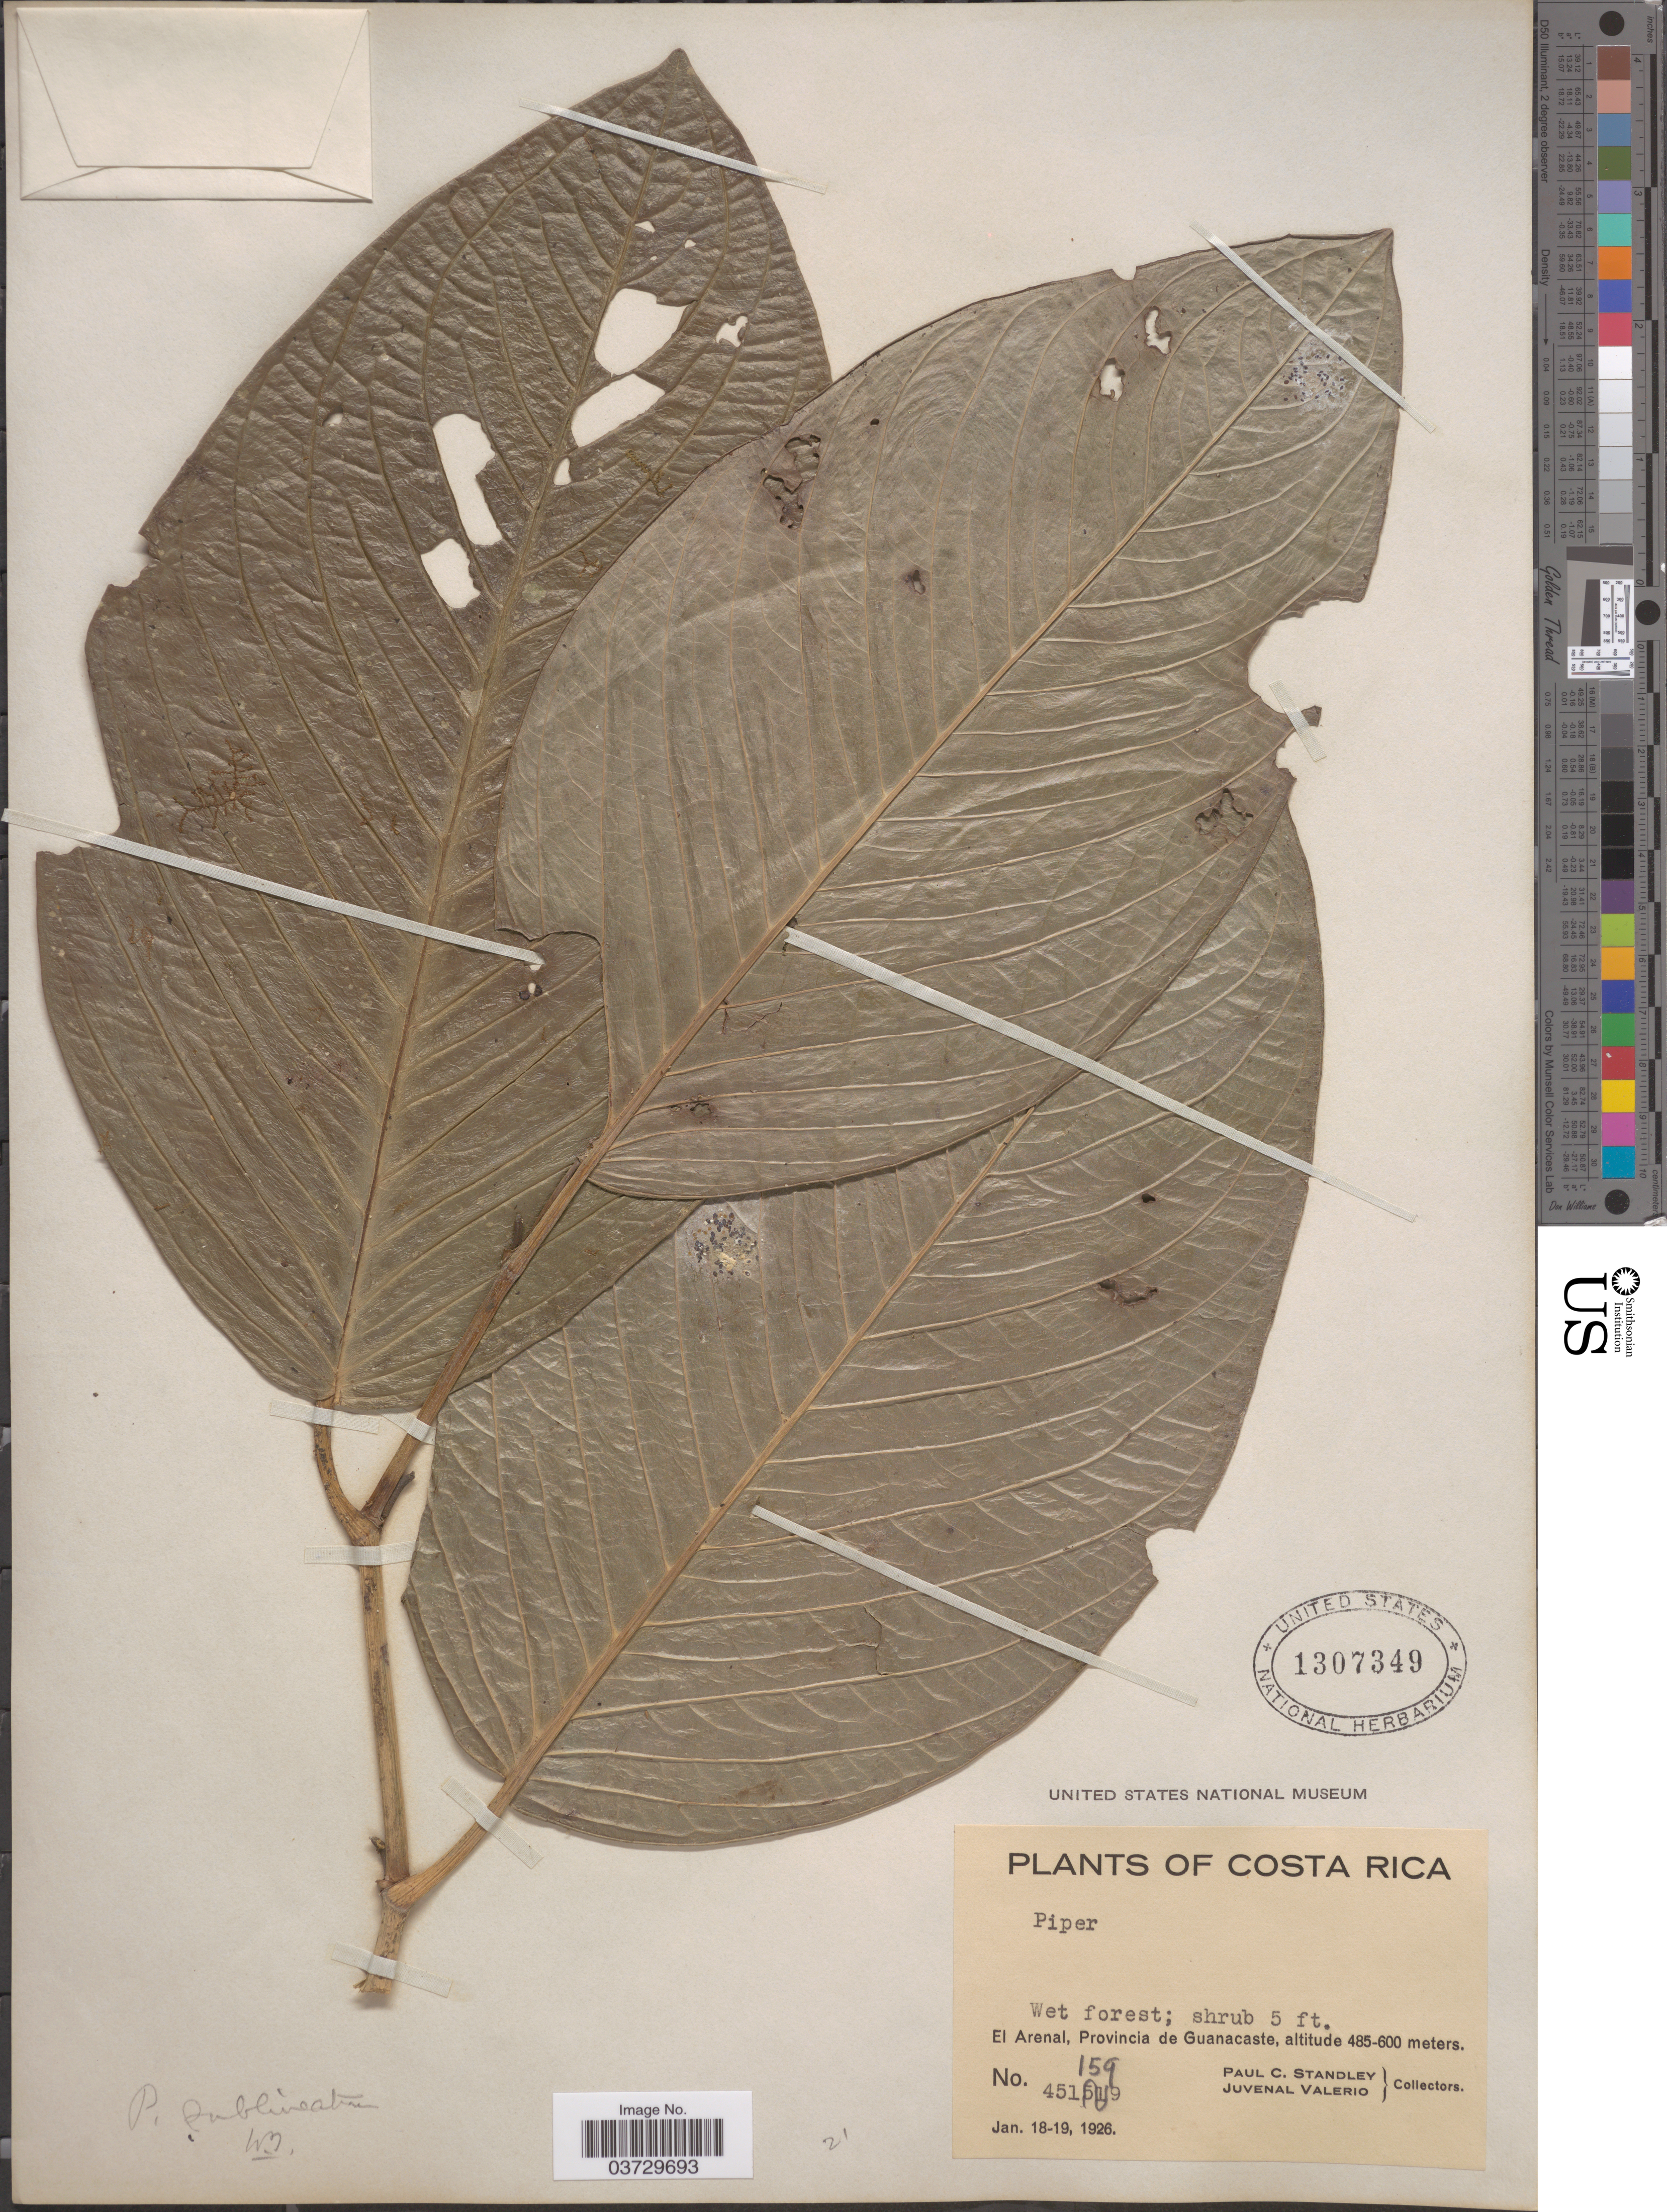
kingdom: Plantae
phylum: Tracheophyta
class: Magnoliopsida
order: Piperales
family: Piperaceae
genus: Piper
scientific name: Piper sublineatum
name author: Kuntze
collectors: P. C. Standley & J. Valerio R.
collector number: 451159*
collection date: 1926-01-18/1926-01-19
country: Costa Rica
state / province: Guanacaste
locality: El Arenal.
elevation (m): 485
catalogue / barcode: US 1307349